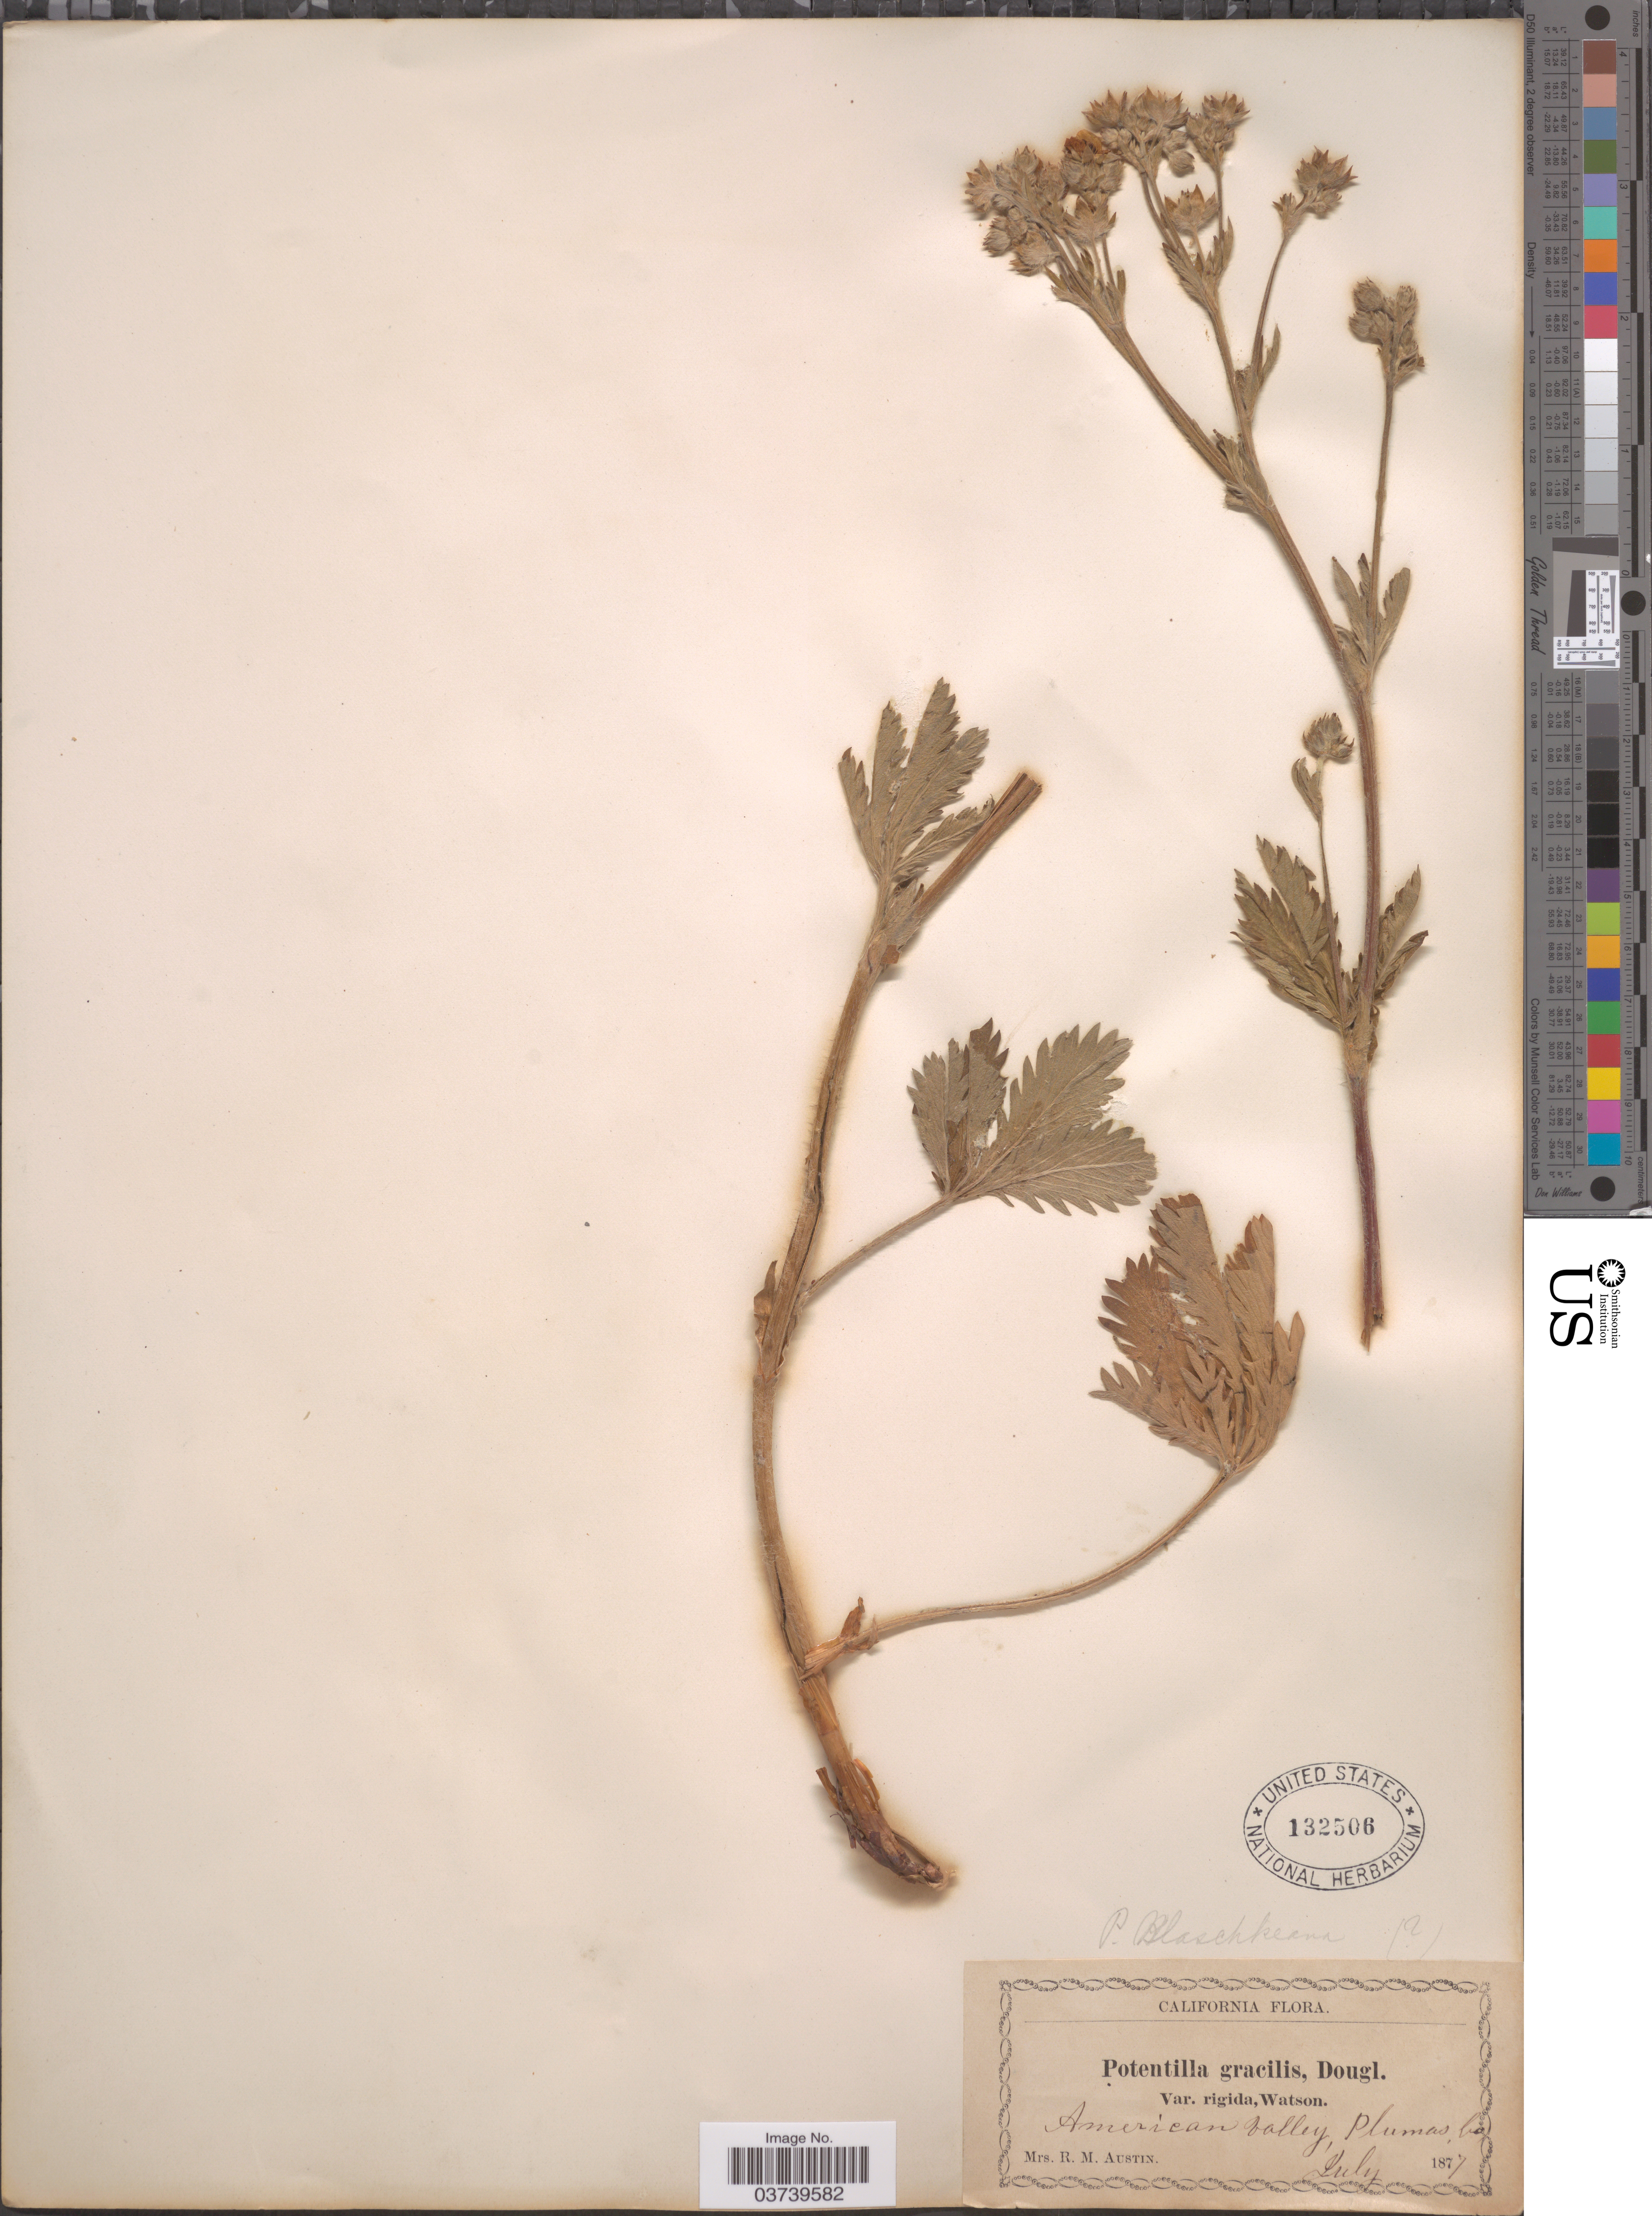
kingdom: Plantae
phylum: Tracheophyta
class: Magnoliopsida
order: Rosales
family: Rosaceae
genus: Potentilla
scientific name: Potentilla gracilis var. fastigiata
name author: (Nutt.) S. Watson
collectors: R. Austin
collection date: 1877-07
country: United States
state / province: California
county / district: Plumas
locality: American valley, Plumas.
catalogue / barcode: US 132506